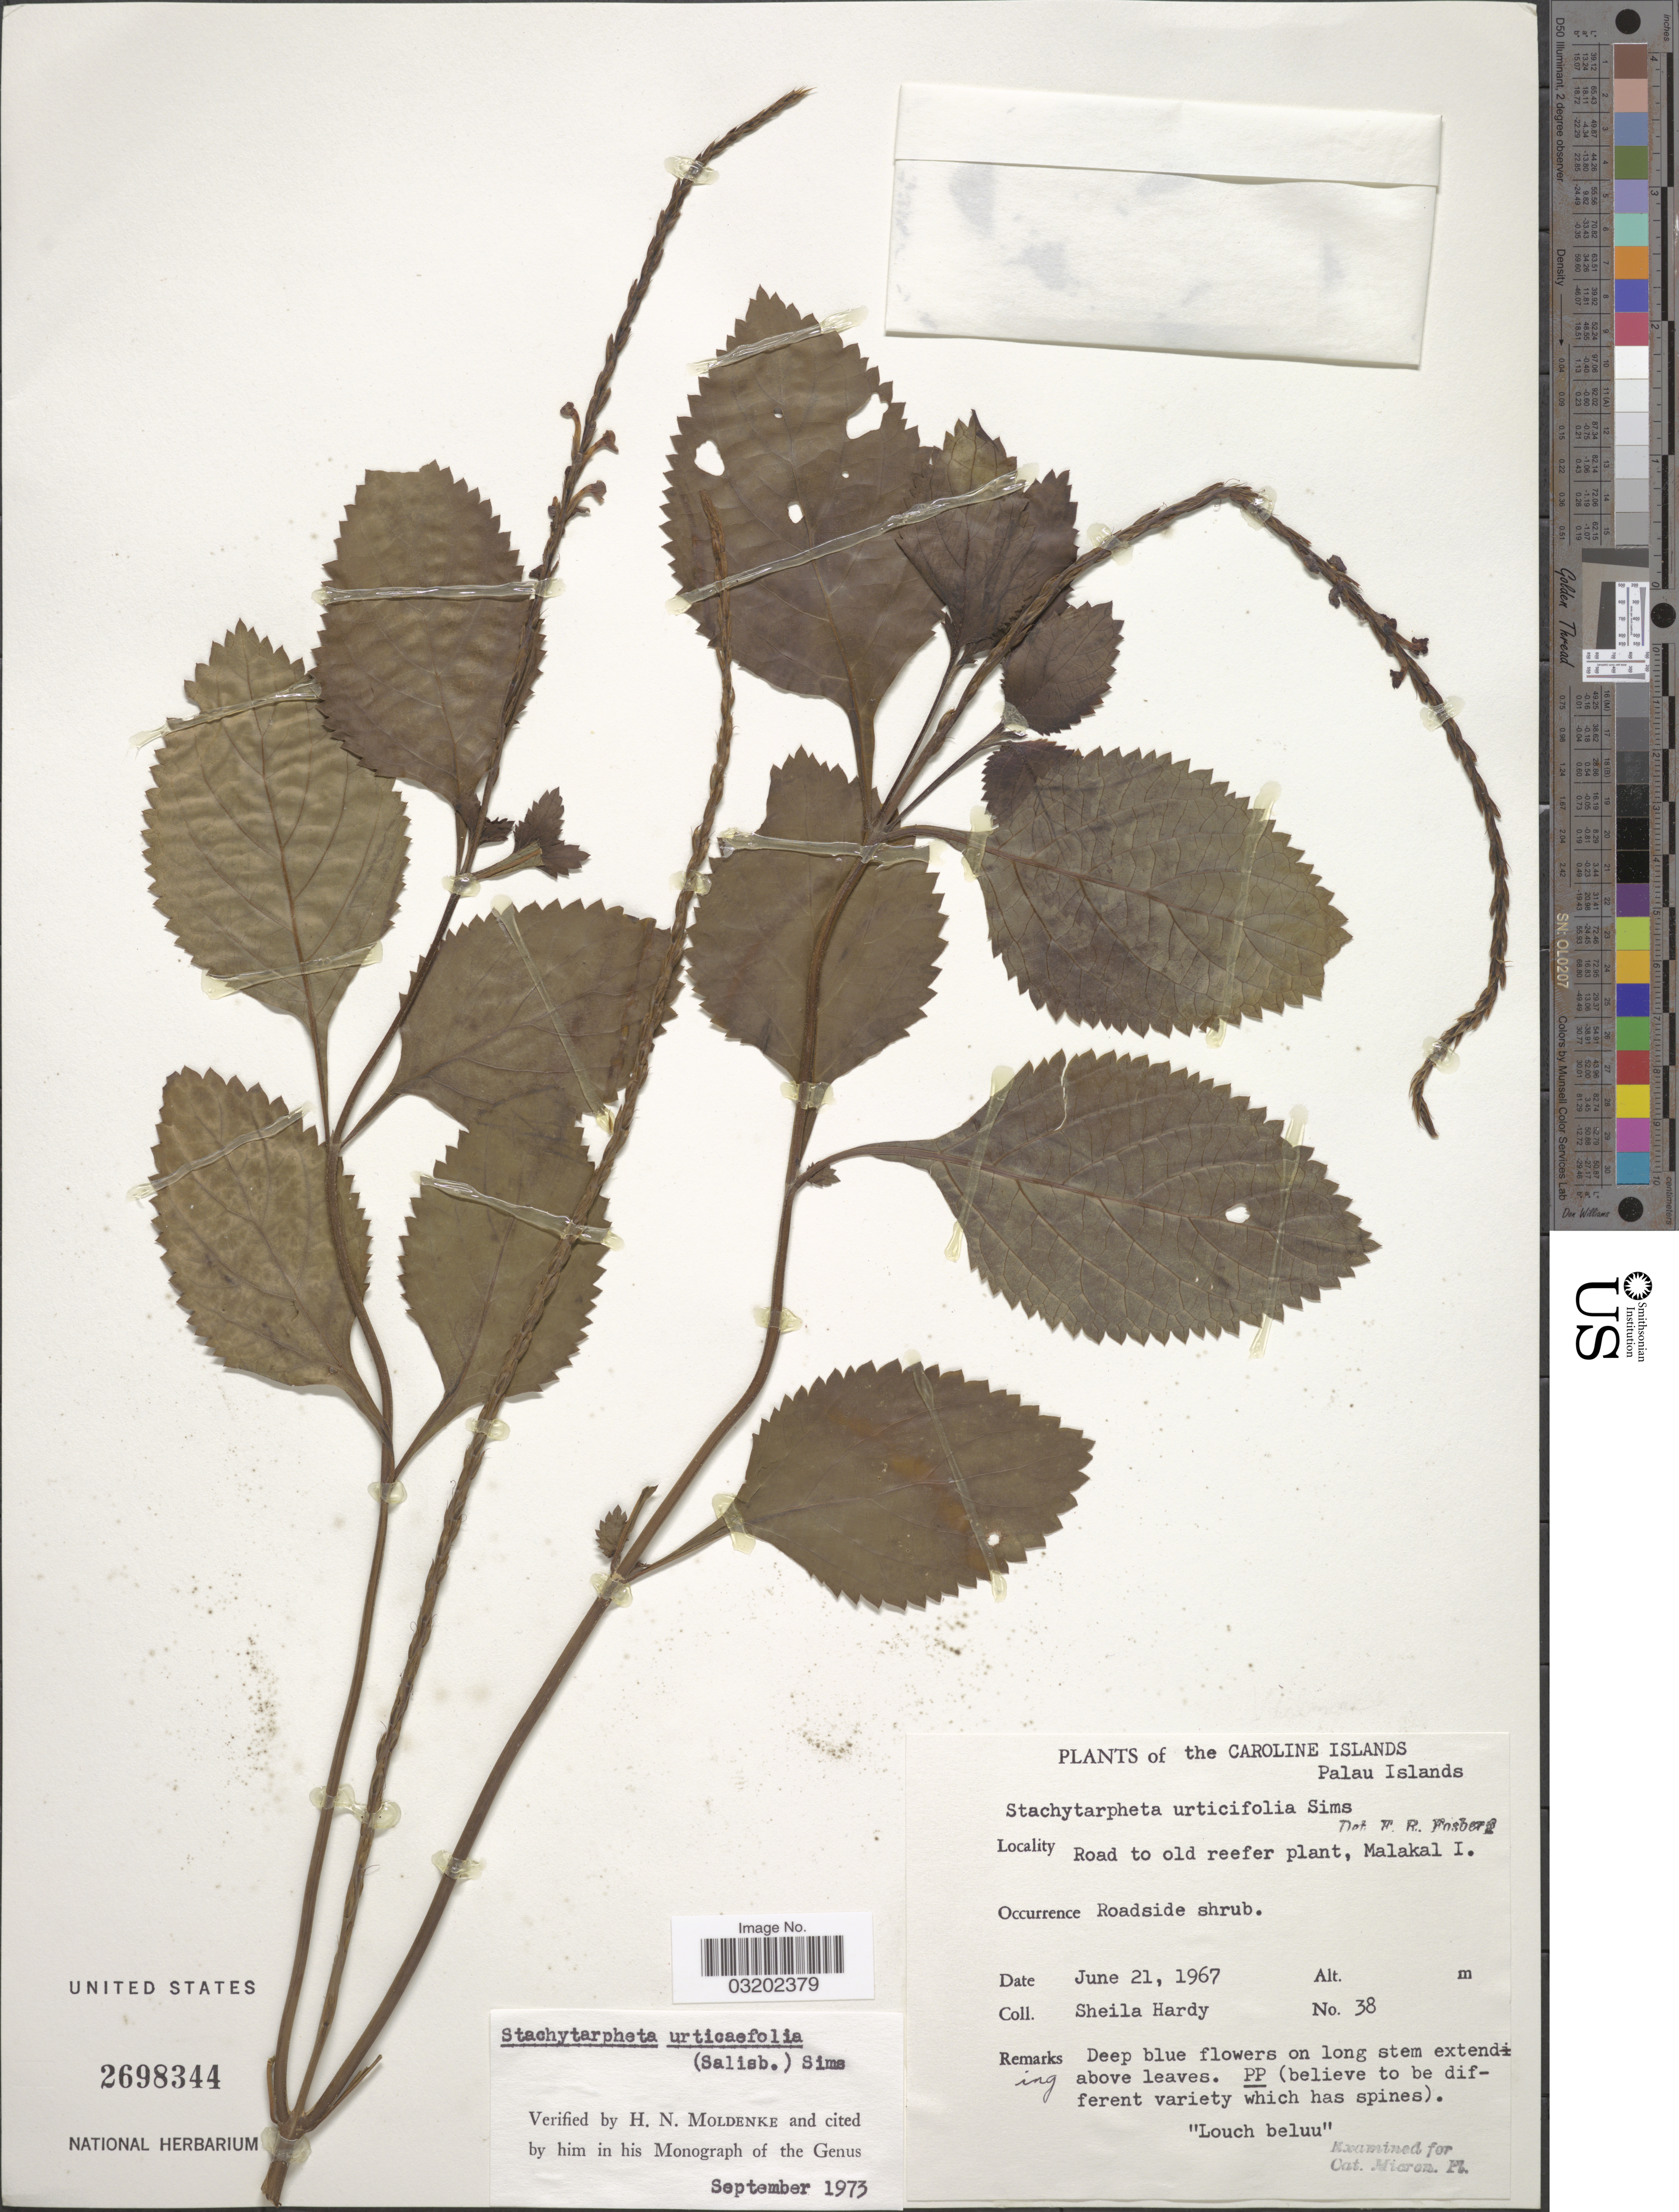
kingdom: Plantae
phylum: Tracheophyta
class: Magnoliopsida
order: Lamiales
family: Verbenaceae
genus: Stachytarpheta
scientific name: Stachytarpheta urticifolia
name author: Sims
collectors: S. Hardy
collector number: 38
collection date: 1967-06-21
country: Palau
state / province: Koror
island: Ngemelachel [Malakal]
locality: The Caroline Islands. Palau Islands. Road to old reefer plant, Malakal I.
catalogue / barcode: US 2698344